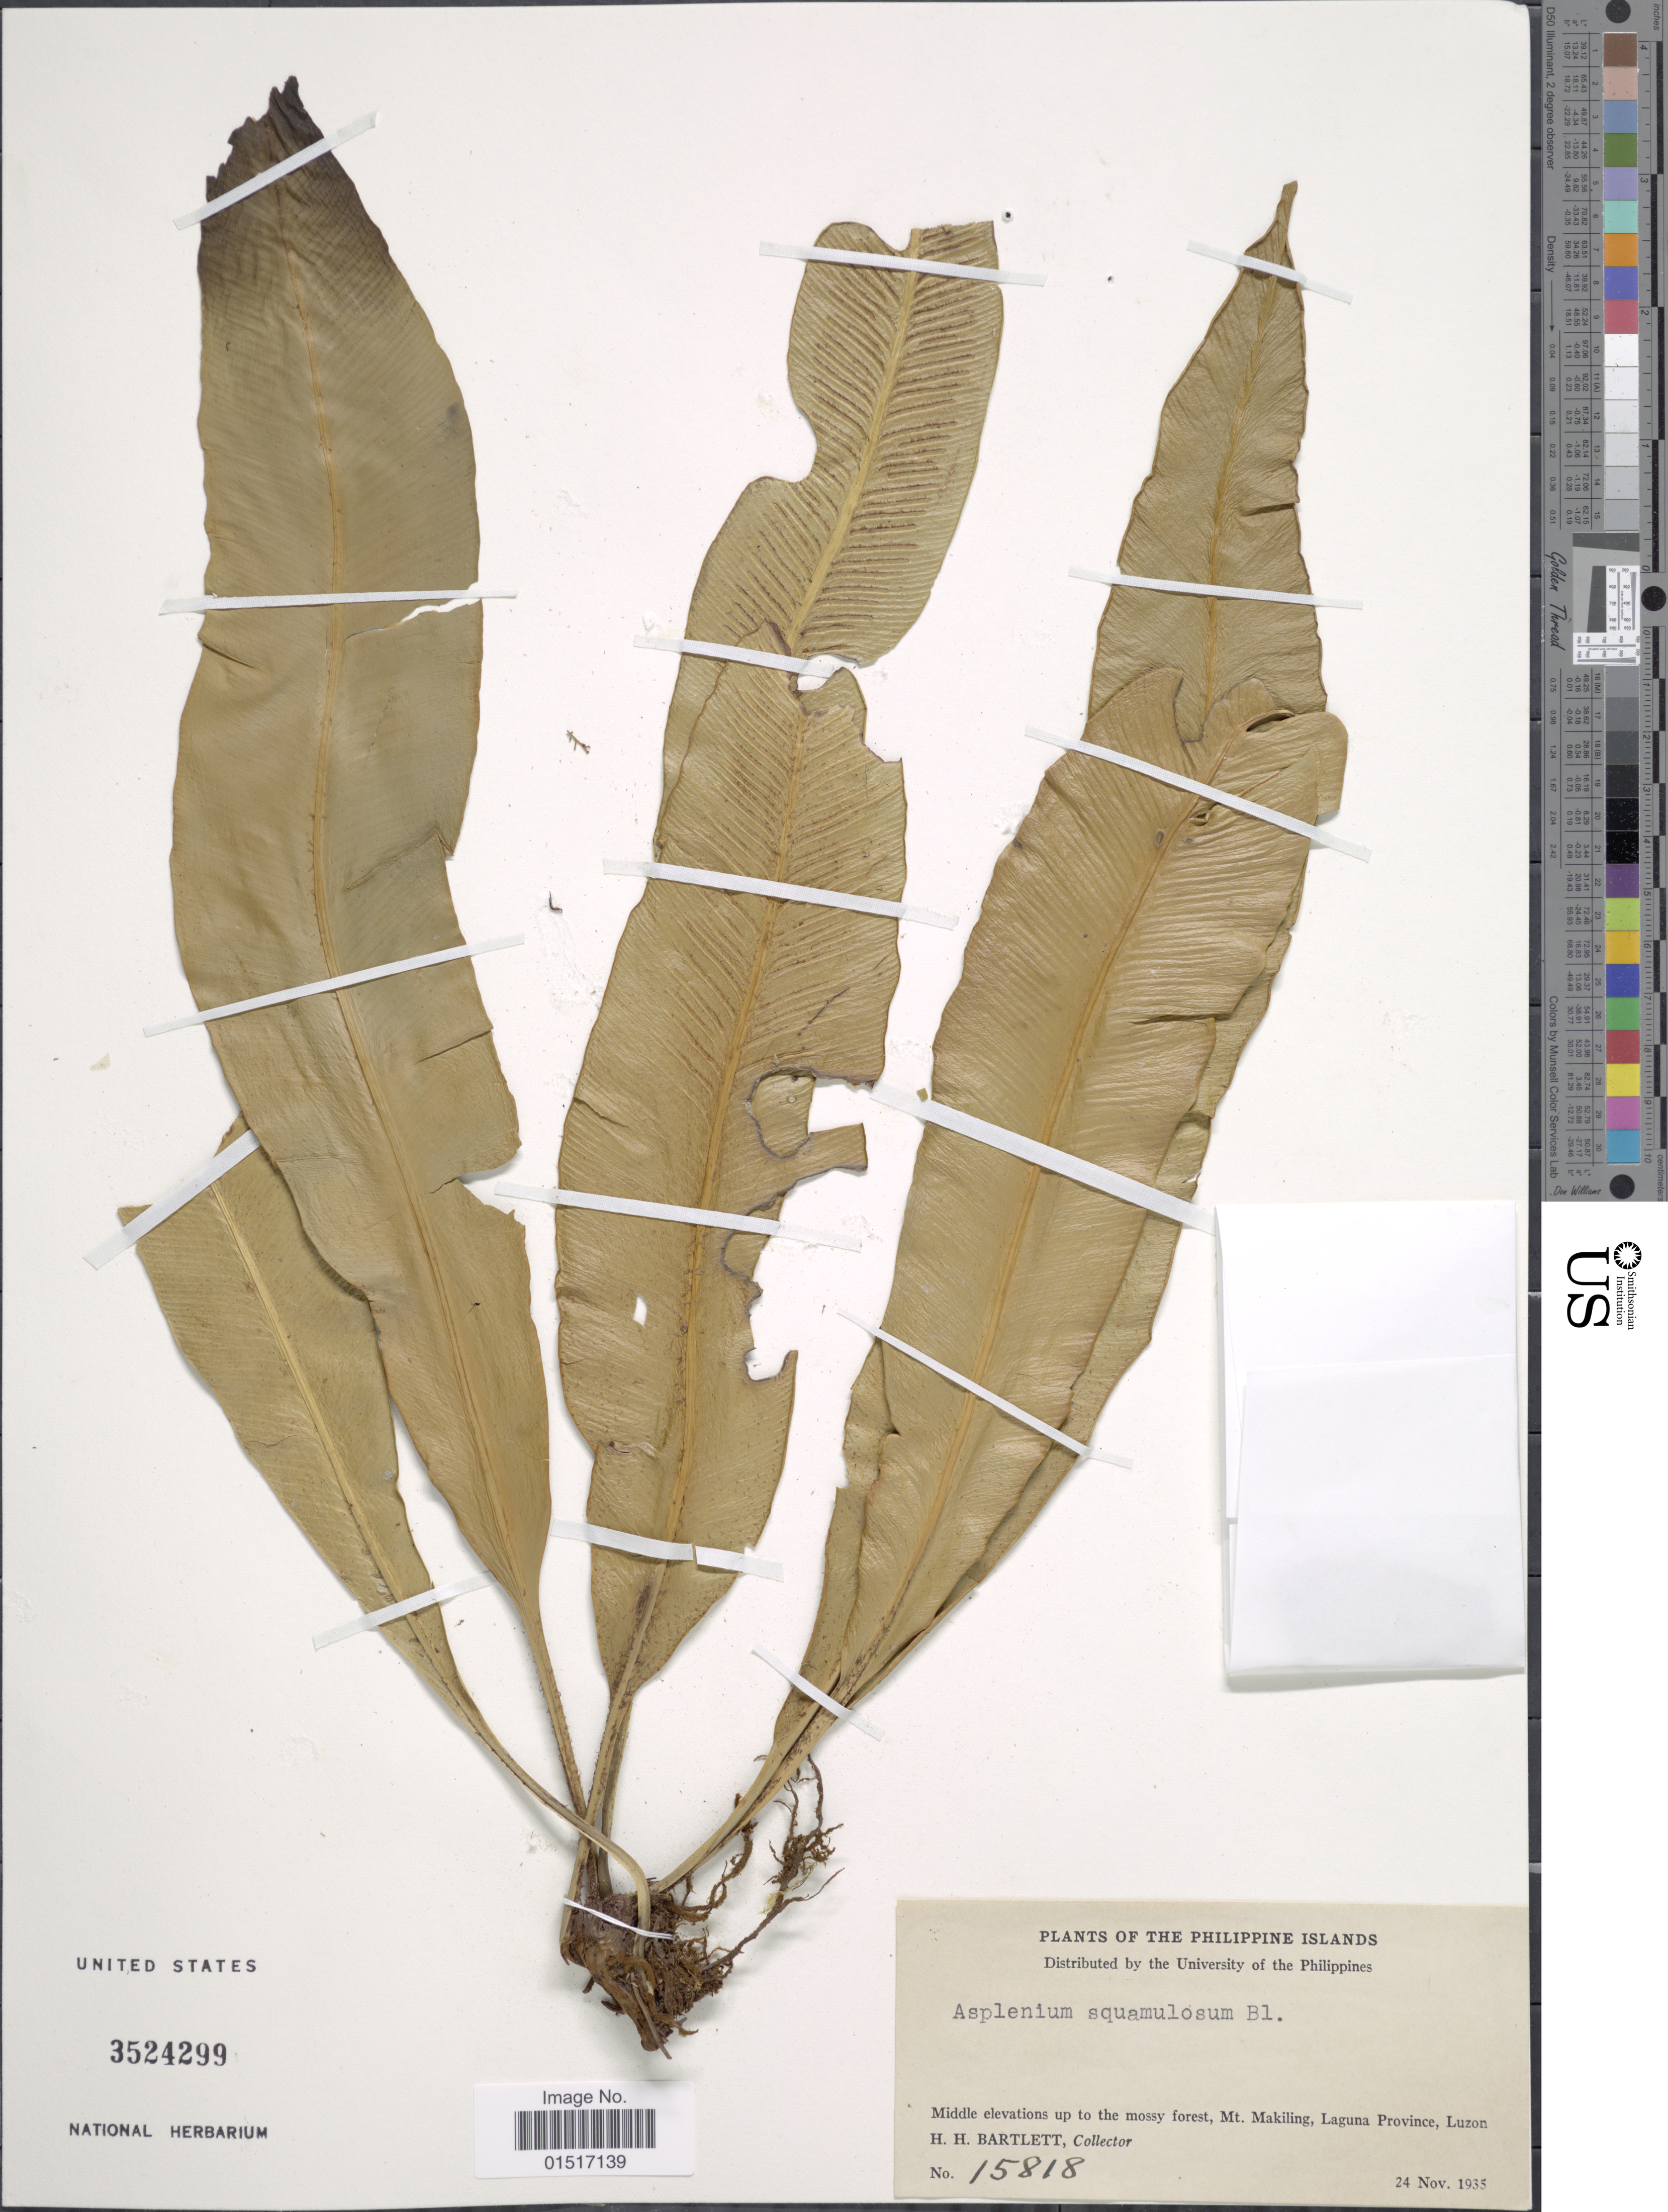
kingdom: Plantae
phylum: Tracheophyta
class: Polypodiopsida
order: Polypodiales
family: Aspleniaceae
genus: Asplenium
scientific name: Asplenium squamulatum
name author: Blume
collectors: H. H. Bartlett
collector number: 15818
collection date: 1935-11-24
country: Philippines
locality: Middle elevations up to the mossy forest, Mt. Makiling, Laguna Province, Luzon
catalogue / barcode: US 3524299